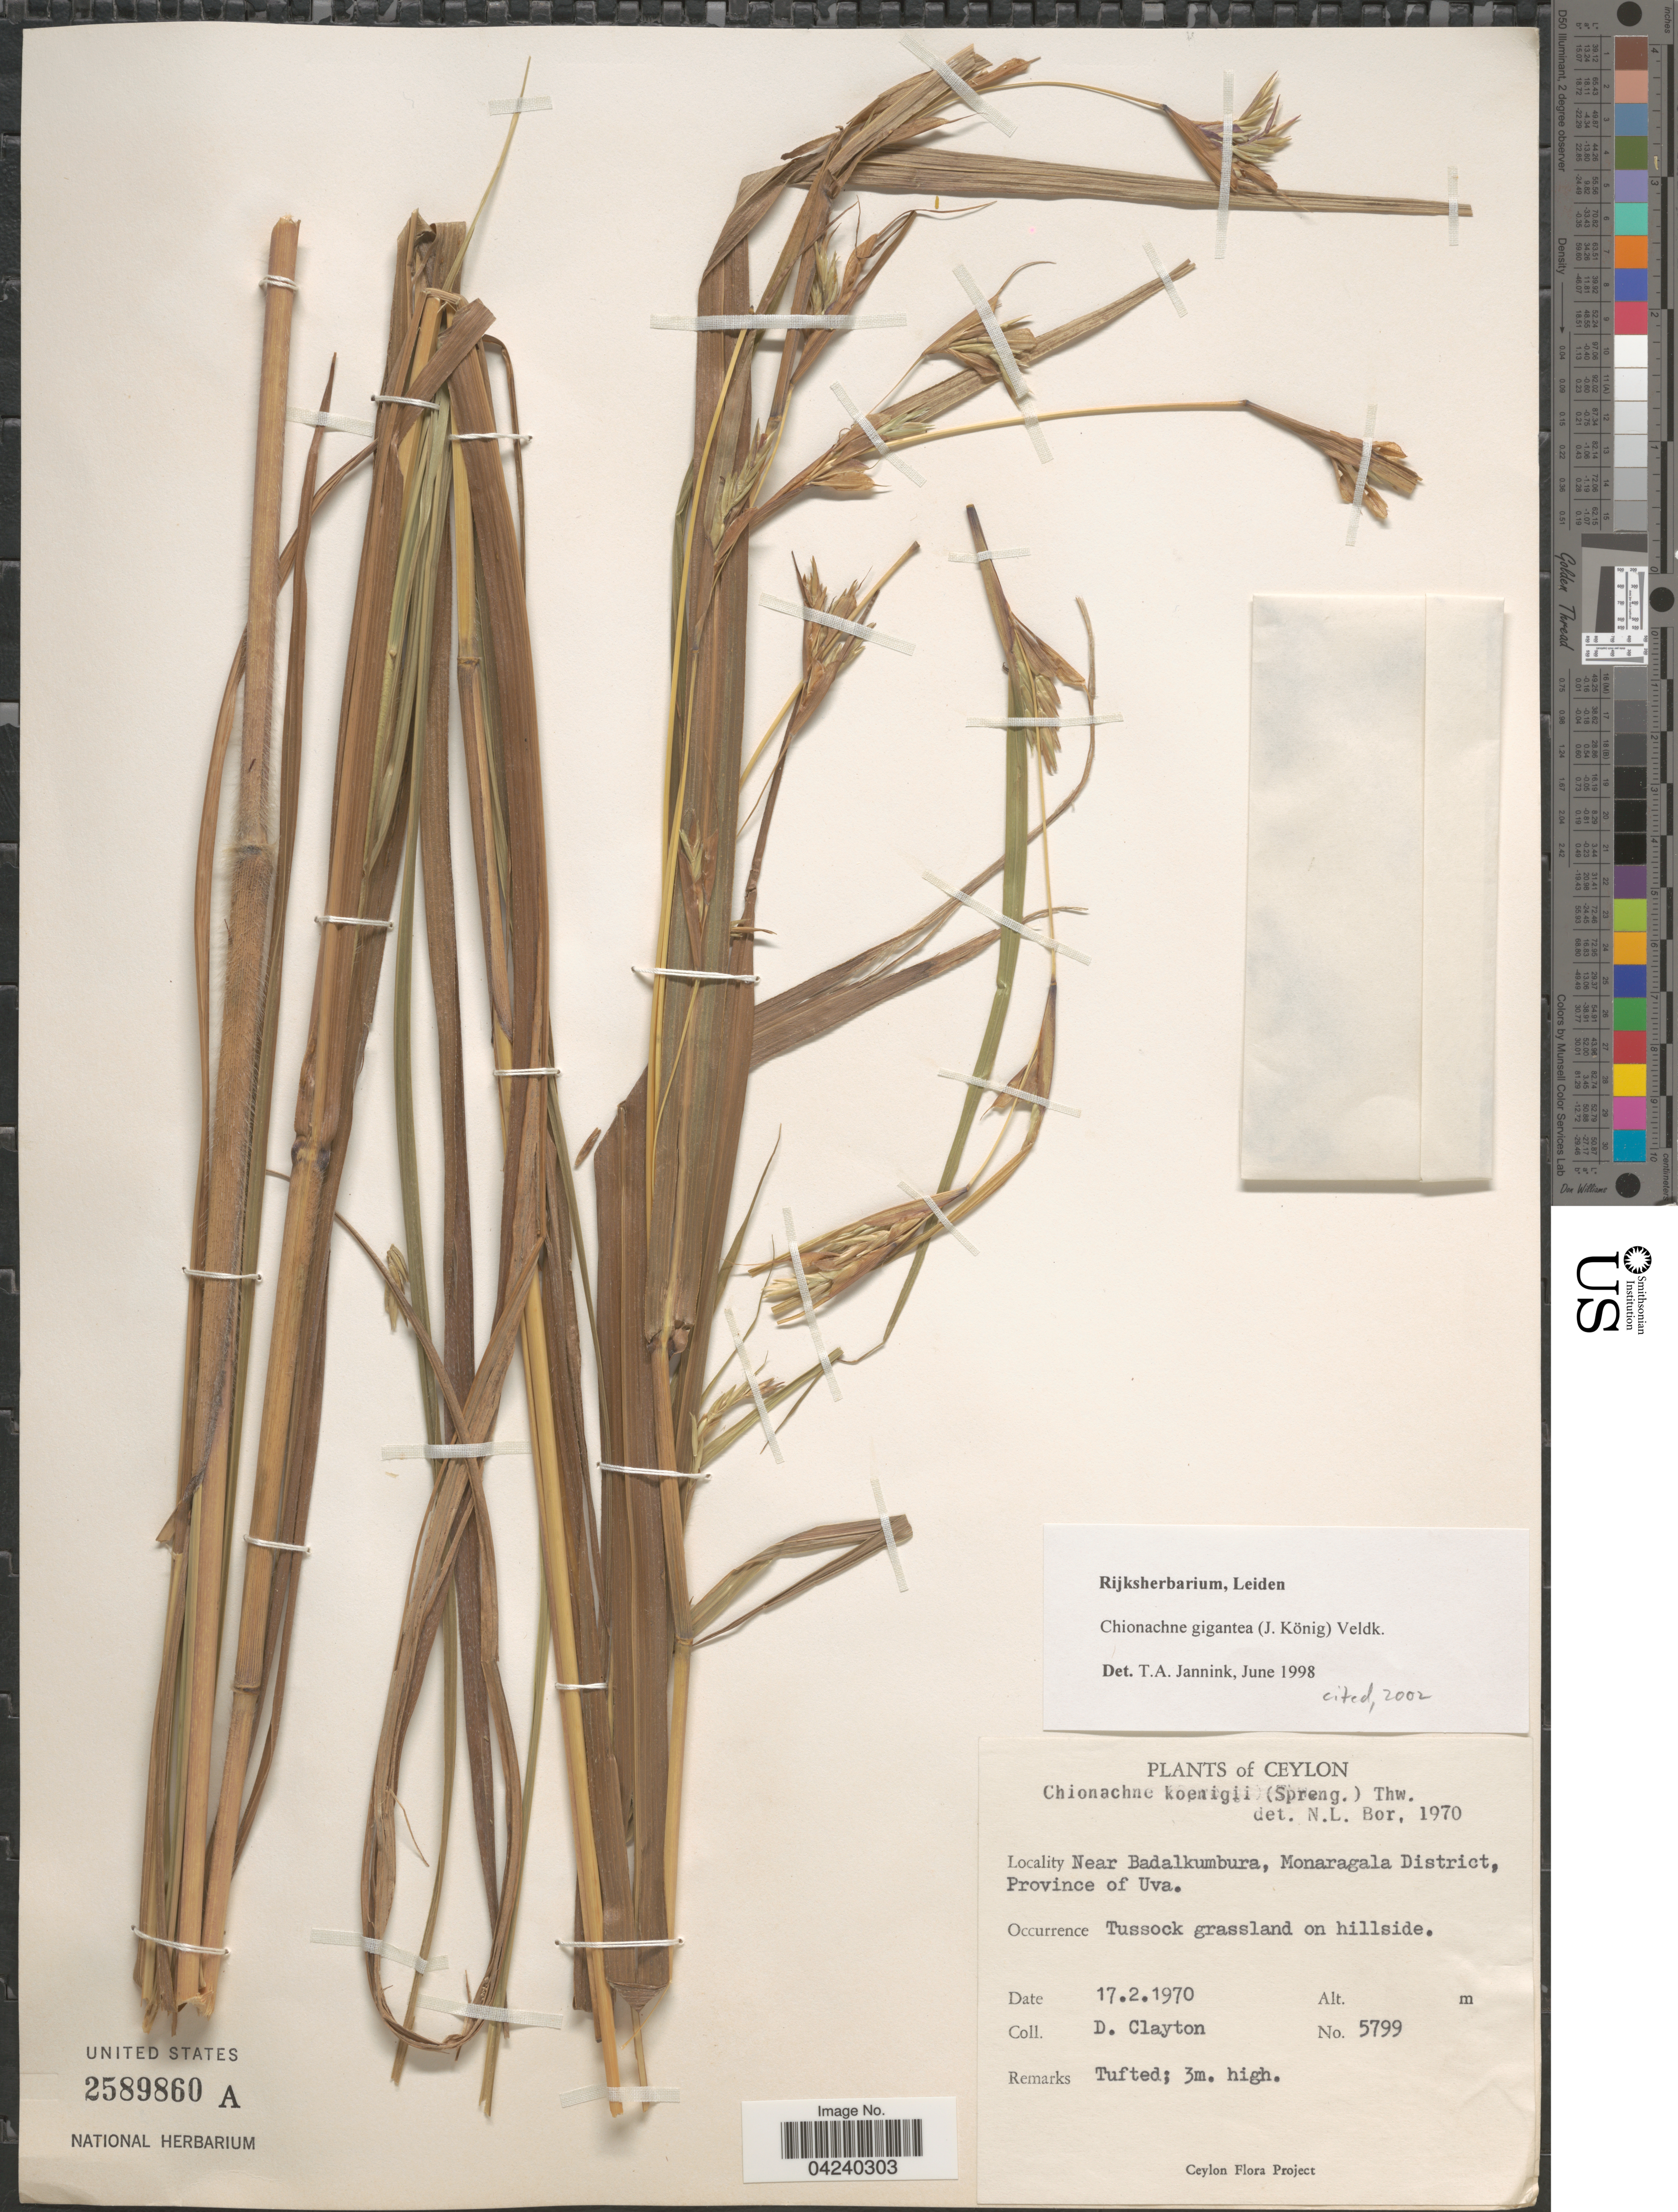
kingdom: Plantae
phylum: Tracheophyta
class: Liliopsida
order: Poales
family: Poaceae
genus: Chionachne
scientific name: Chionachne gigantea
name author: (J. Koenig) Veldkamp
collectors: D. Clayton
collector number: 5799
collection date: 1970-02-17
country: Sri Lanka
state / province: Uva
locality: Ceylon. Near Badalkumbura, Monaragala District.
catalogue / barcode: US 2589860A